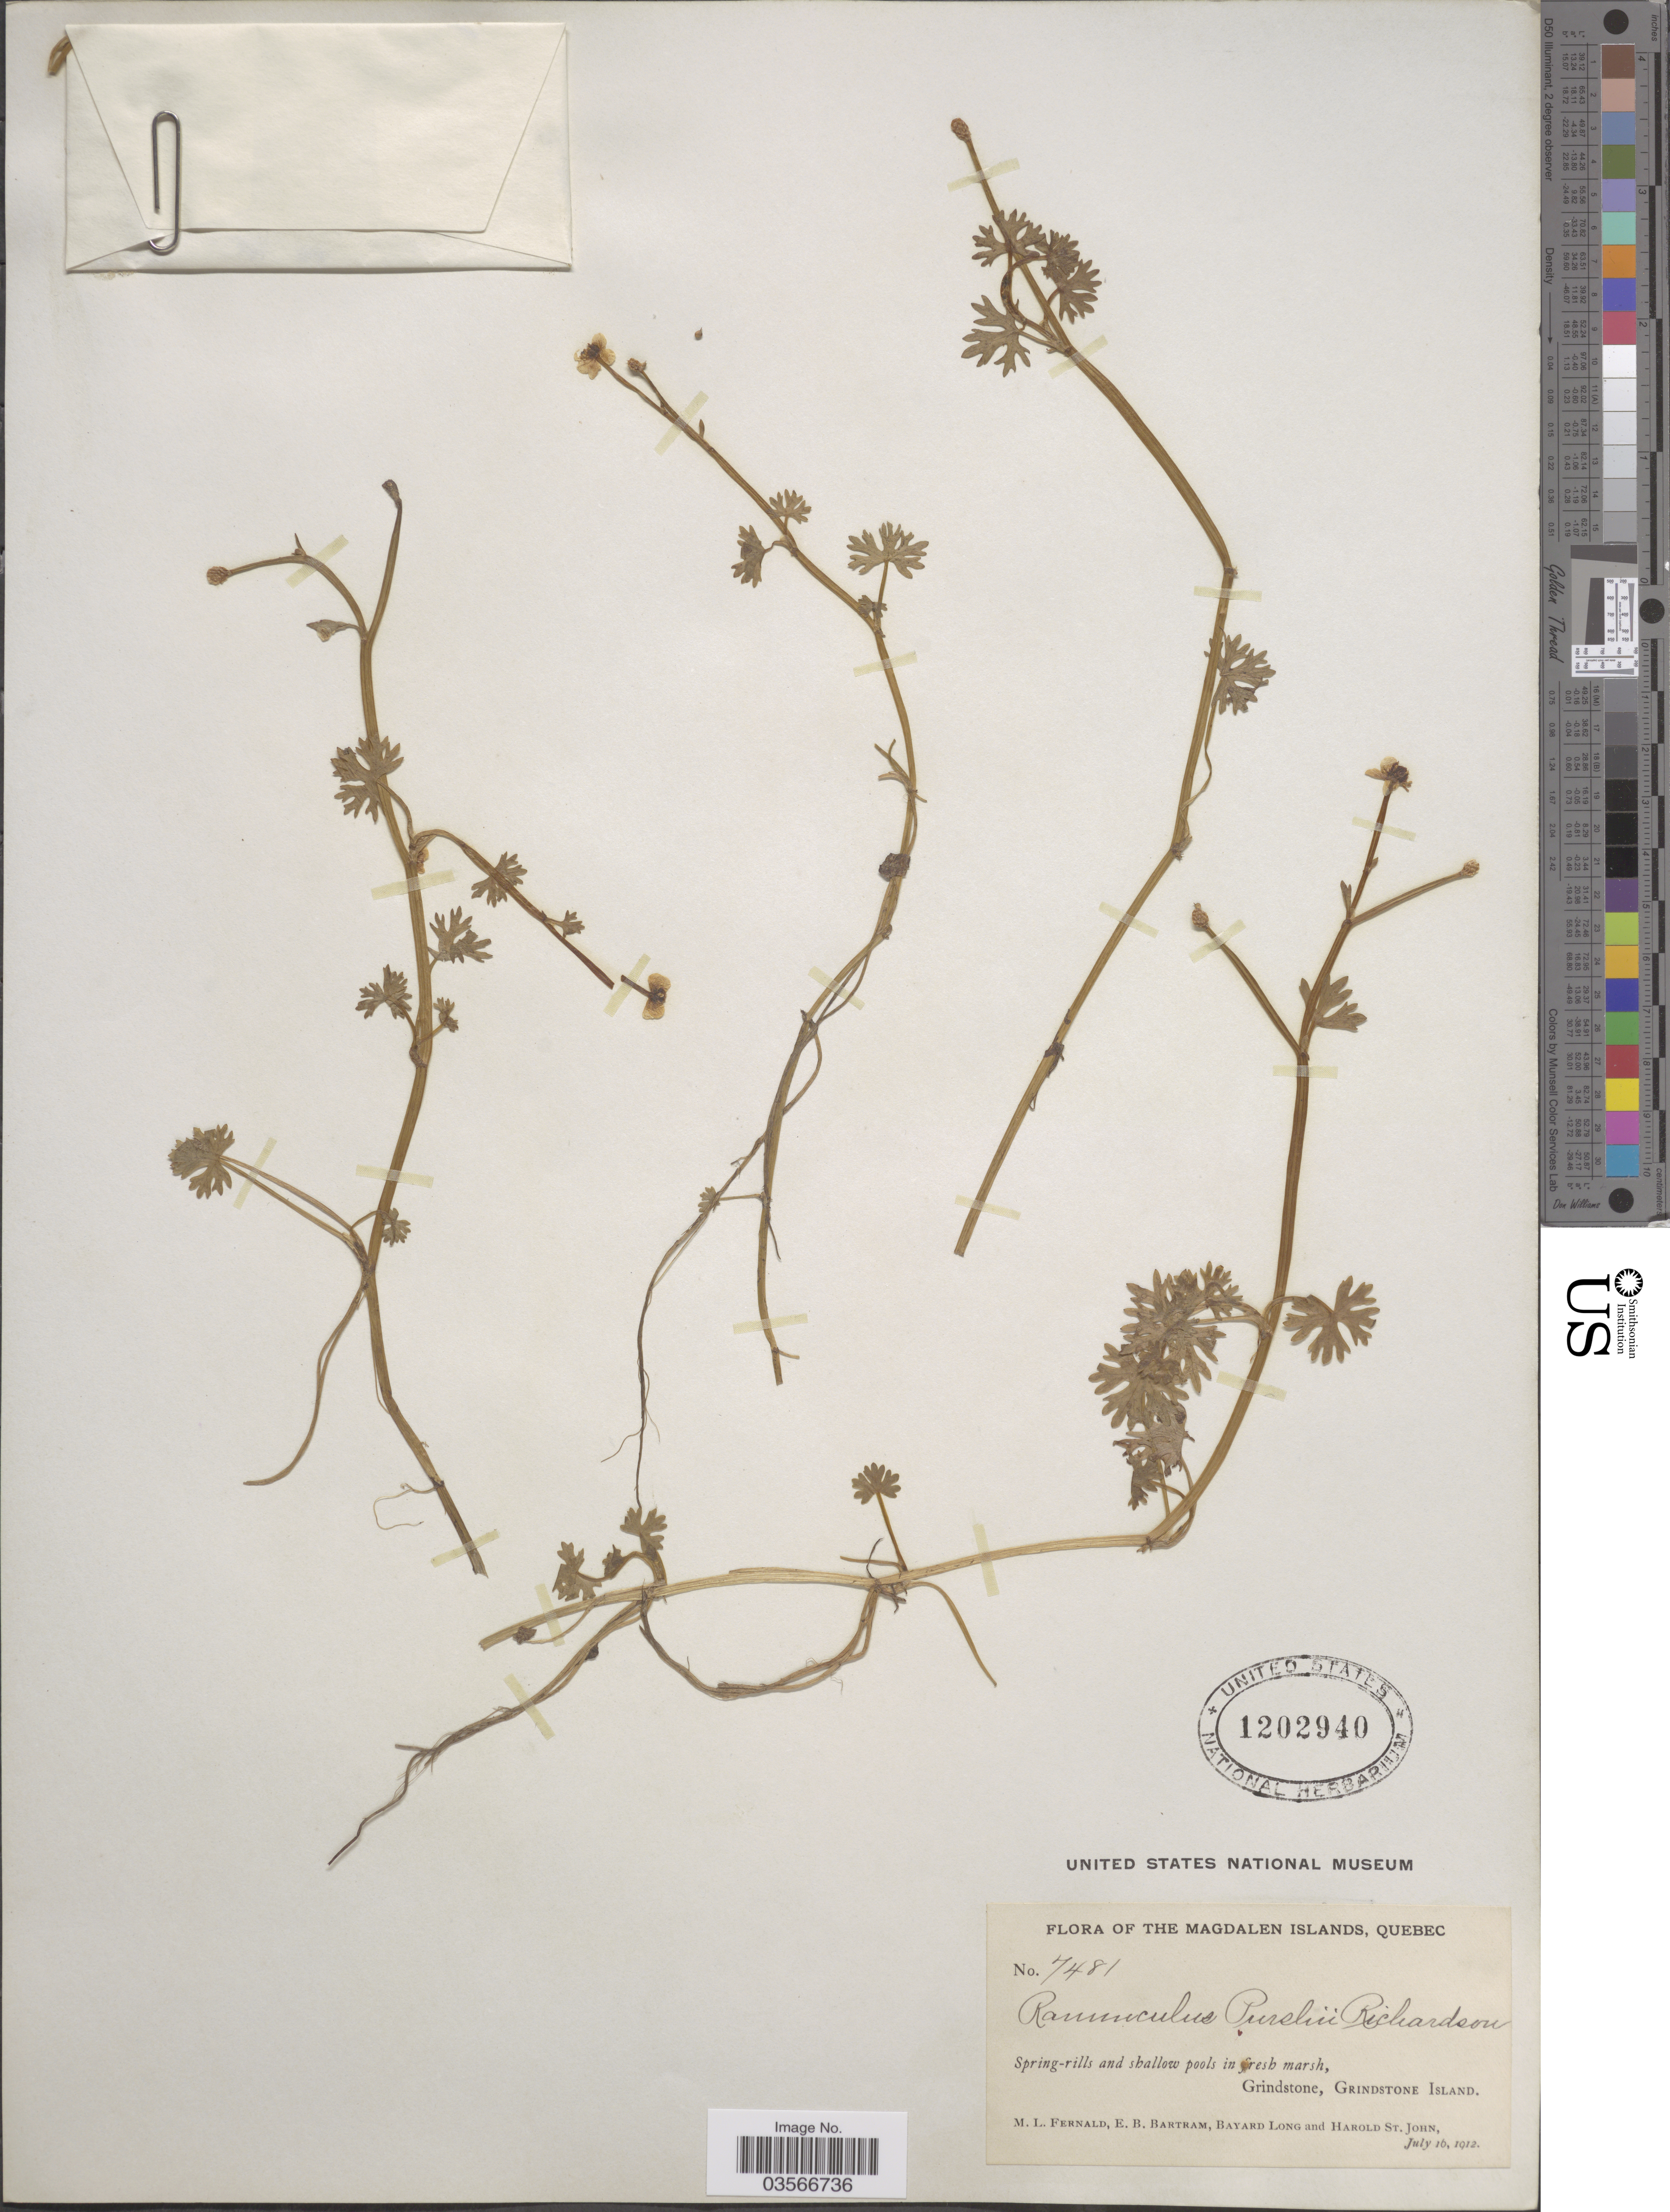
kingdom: Plantae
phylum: Tracheophyta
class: Magnoliopsida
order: Ranunculales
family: Ranunculaceae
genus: Ranunculus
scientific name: Ranunculus gmelinii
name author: DC.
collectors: M. L. Fernald, E. B. Bartram, B. Long & H. St. John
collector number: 7481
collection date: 1912-07-16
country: Canada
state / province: Quebec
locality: The magdalen Islands. Grindstone, Grindstone Island.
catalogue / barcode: US 1202940